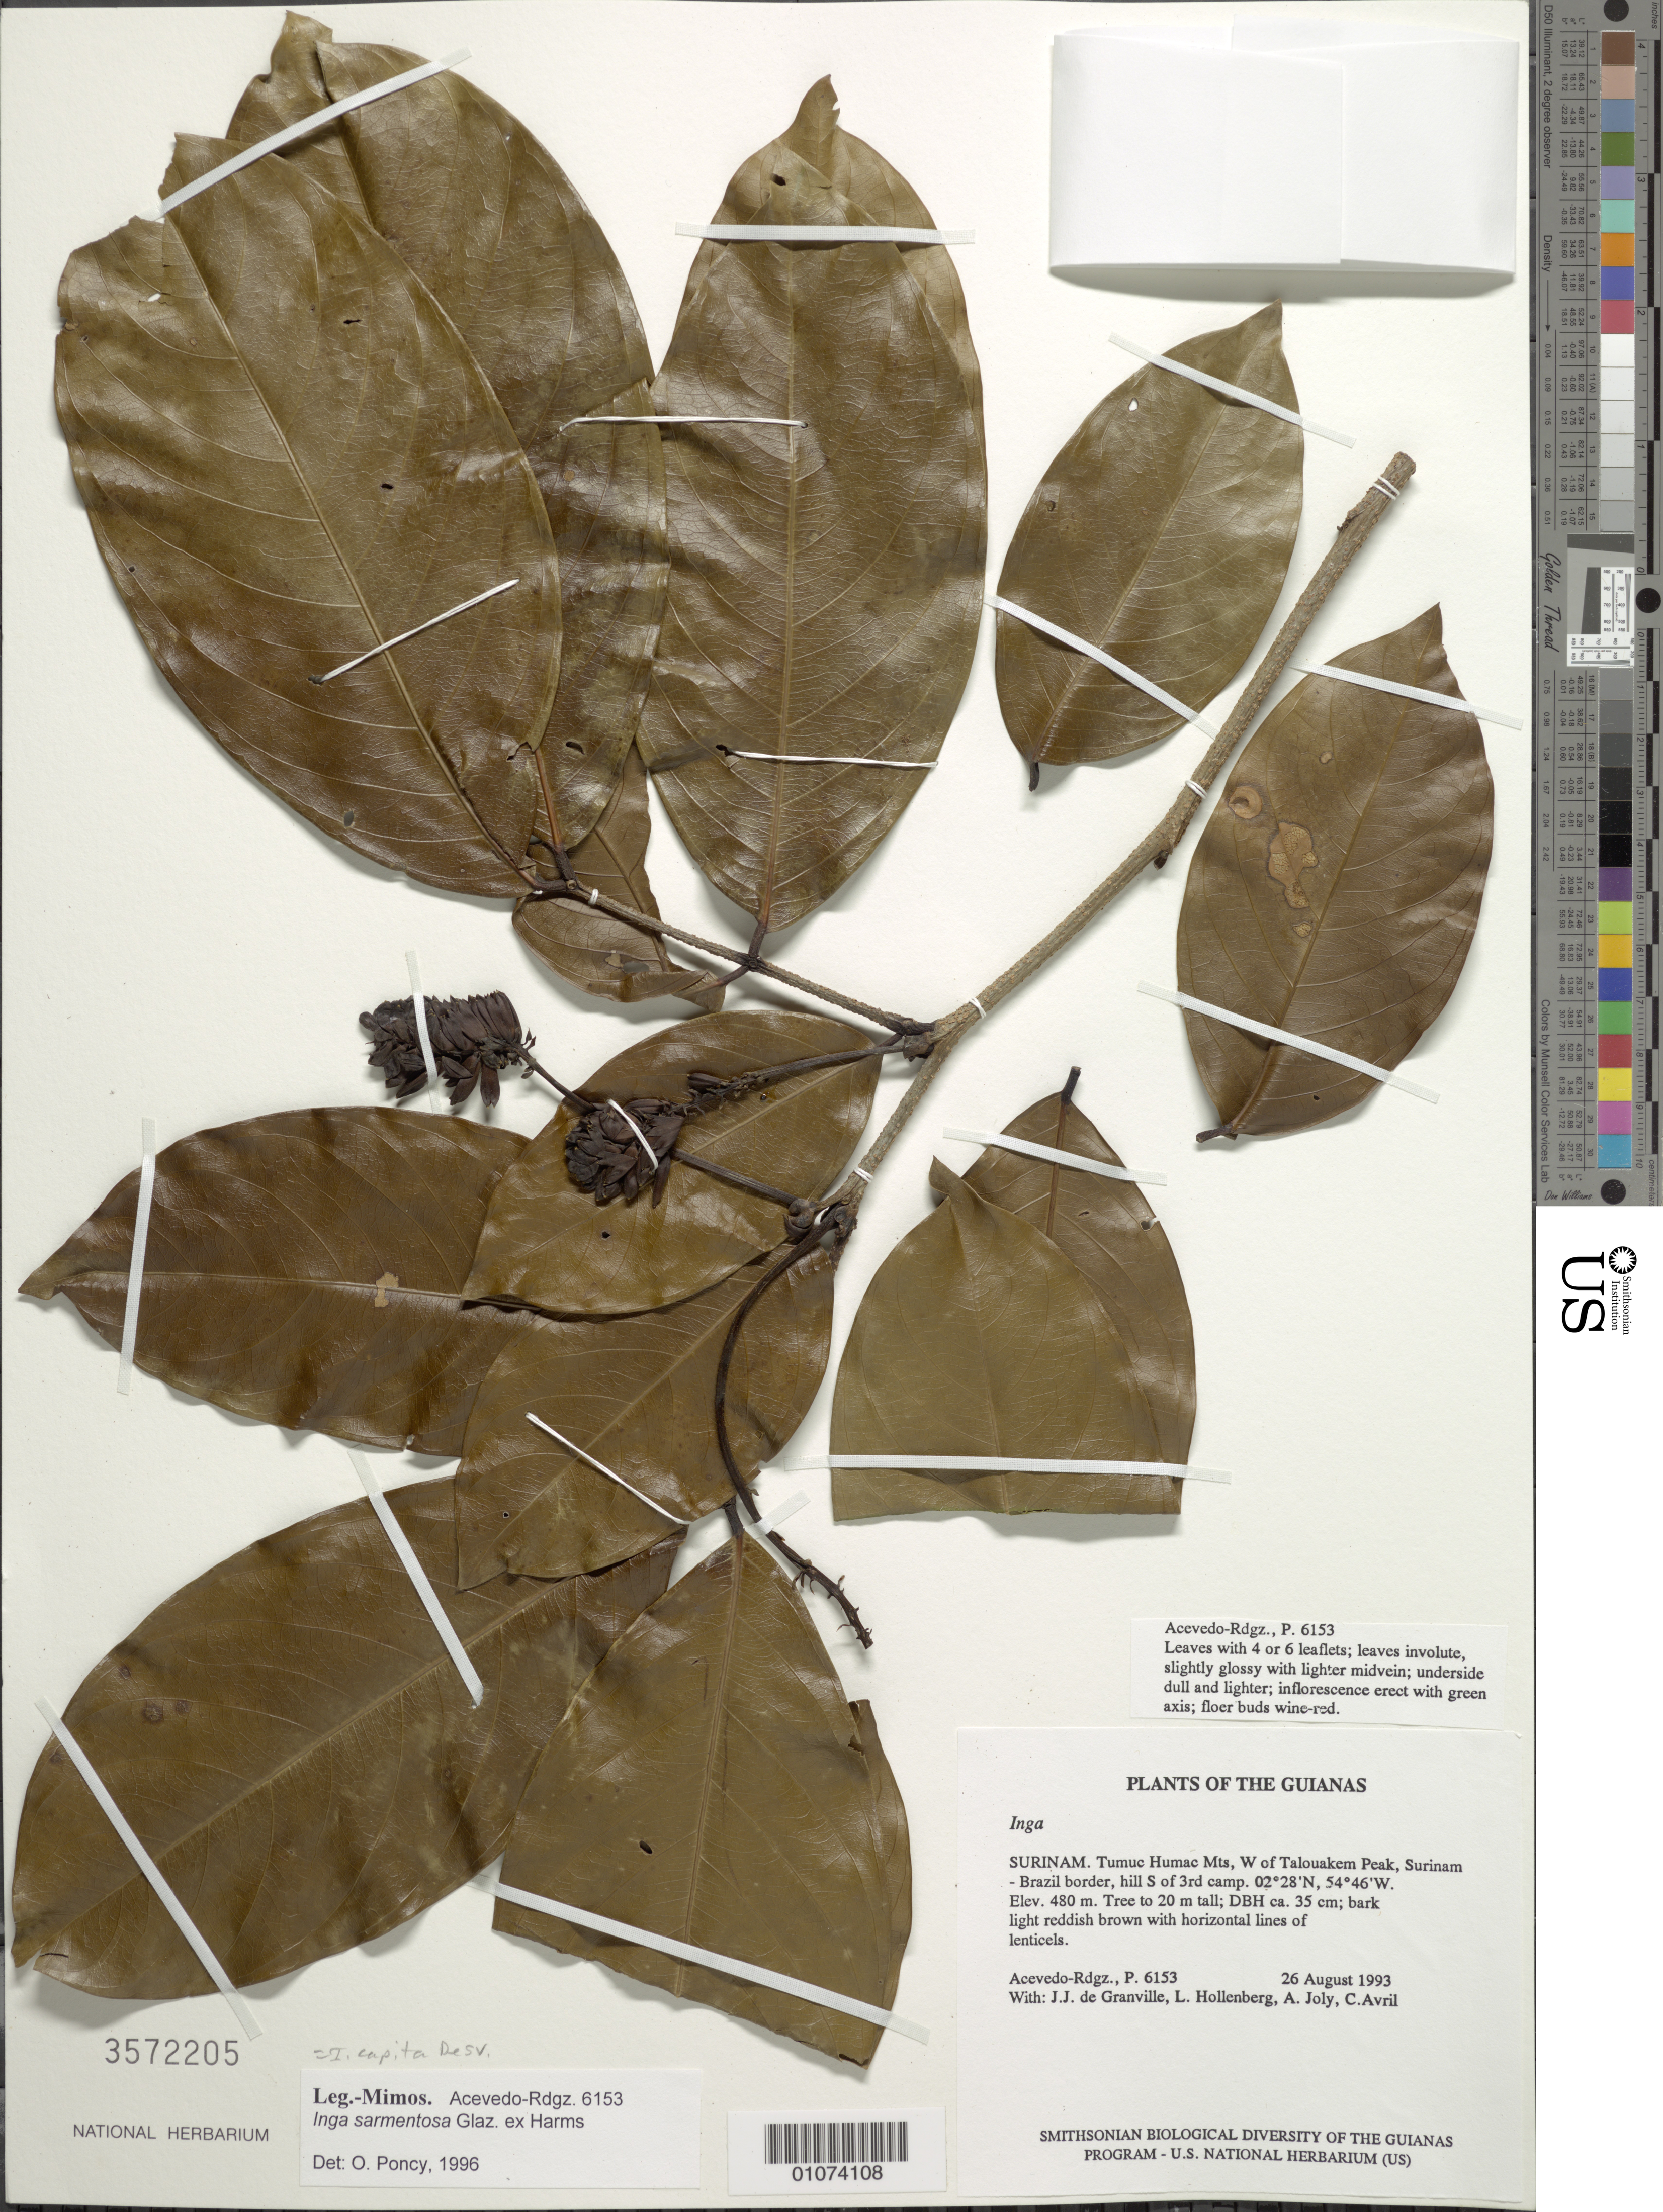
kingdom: Plantae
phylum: Tracheophyta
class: Magnoliopsida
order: Fabales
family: Fabaceae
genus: Inga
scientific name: Inga capitata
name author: Desv.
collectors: P. Acevedo-Rodr. & L. Hollenberg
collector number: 6153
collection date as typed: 26 Aug 1993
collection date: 1993-08-26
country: Suriname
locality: Tumuc Humac Mts, W of Talouakem Peak, Surinam - Brazil border, hill S of 3rd camp.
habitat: Hillside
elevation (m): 480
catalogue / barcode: US 3572205